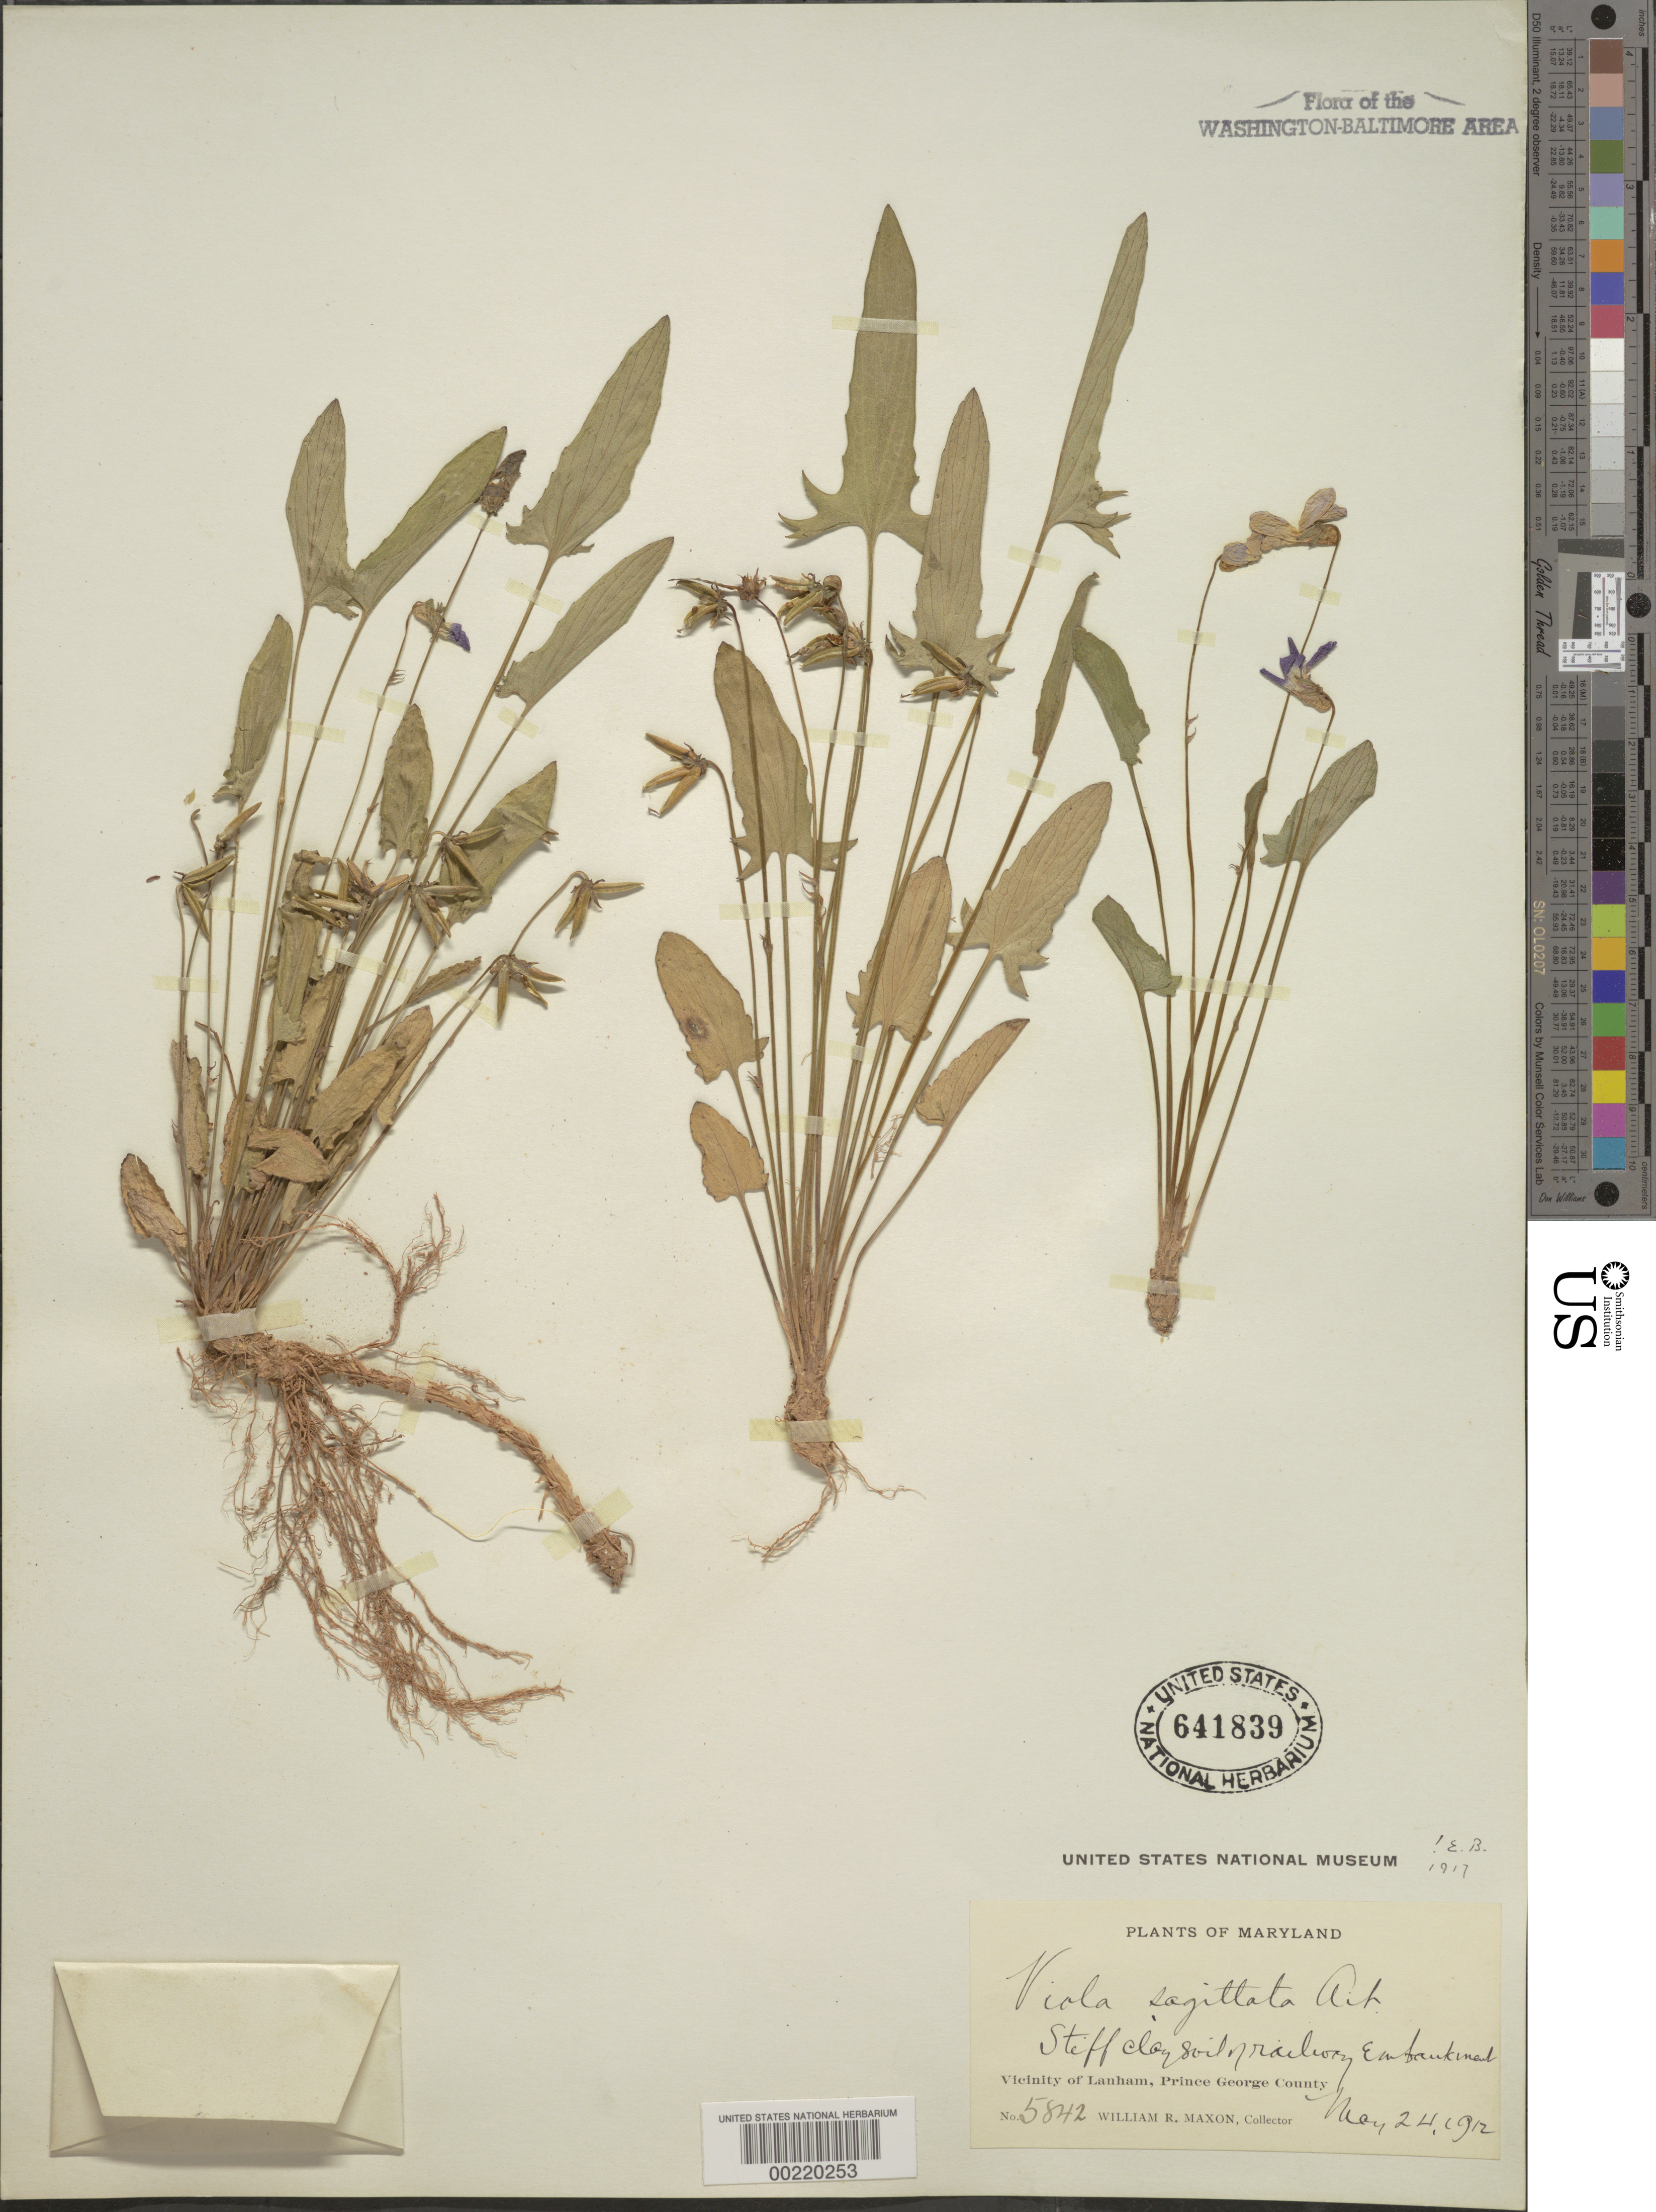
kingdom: Plantae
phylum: Tracheophyta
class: Magnoliopsida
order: Malpighiales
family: Violaceae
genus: Viola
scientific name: Viola sagittata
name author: Aiton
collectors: W. R. Maxon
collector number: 5842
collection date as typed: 24 May 1912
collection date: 1912-05-24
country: United States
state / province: Maryland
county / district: Prince George's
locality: Lanham vicinity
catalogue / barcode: US 641839